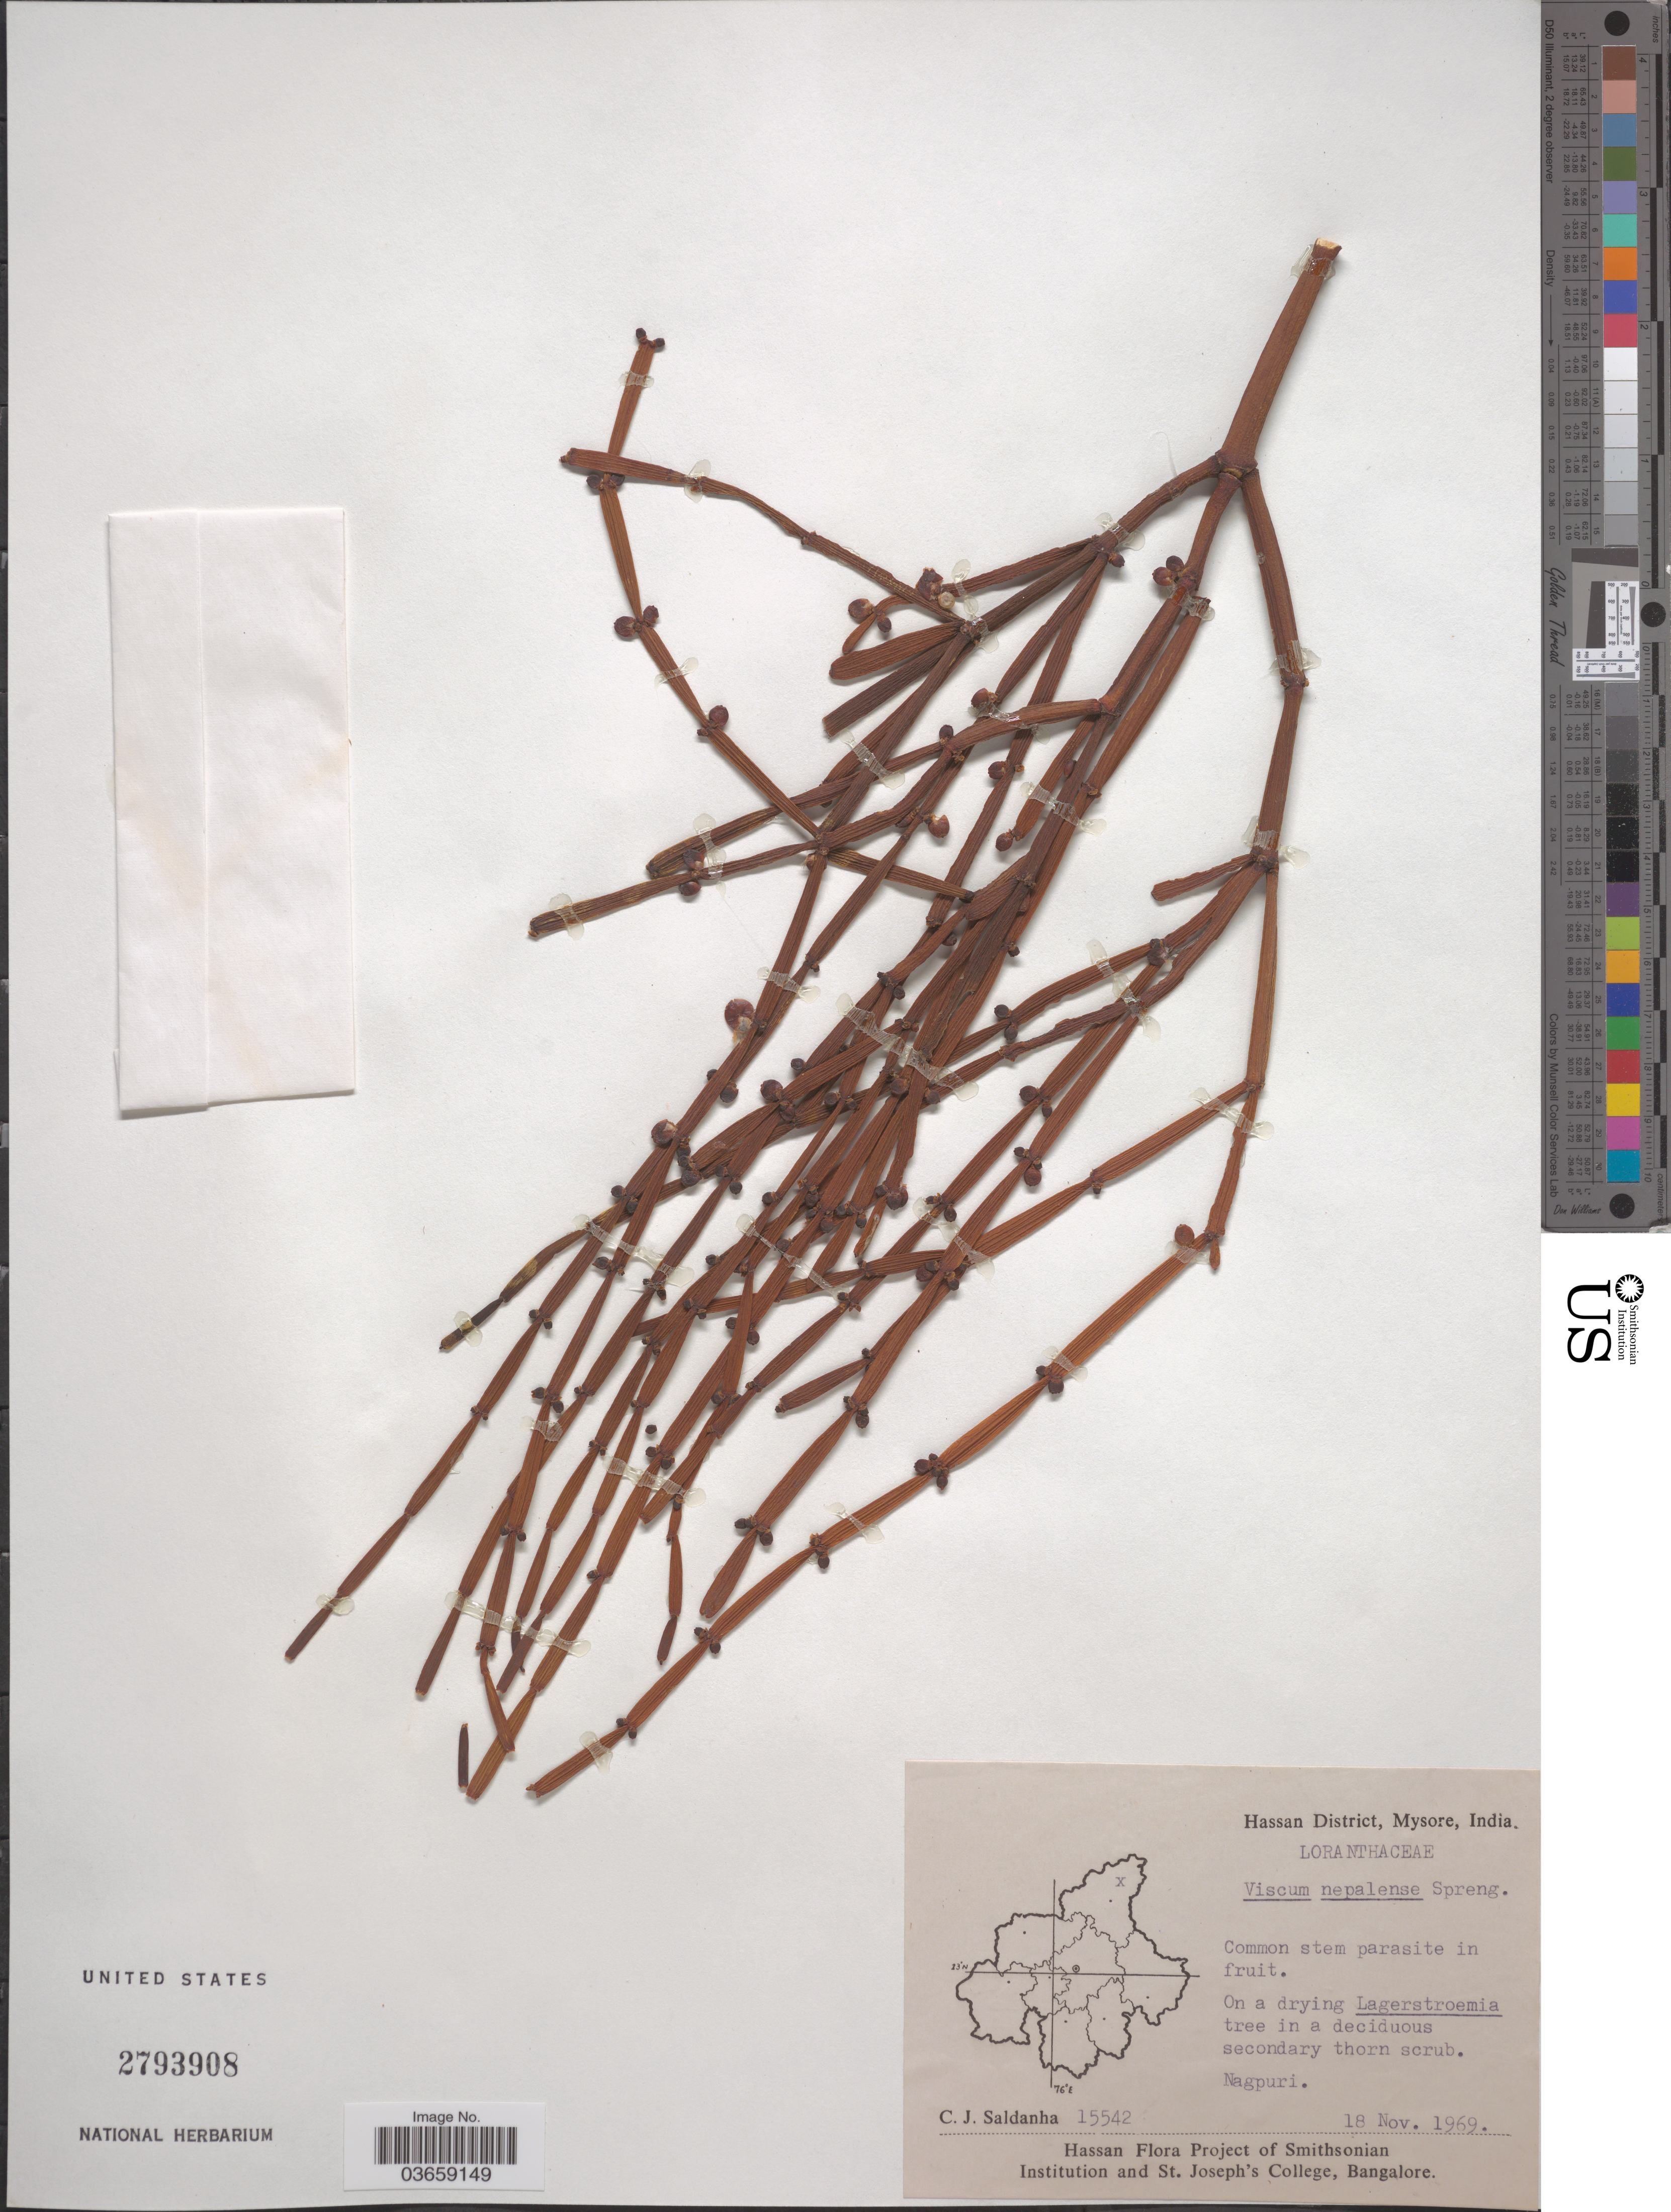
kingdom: Plantae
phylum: Tracheophyta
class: Magnoliopsida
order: Santalales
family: Viscaceae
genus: Viscum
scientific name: Viscum nepalense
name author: Spreng.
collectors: C. J. Saldanha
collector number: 15542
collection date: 1969-11-18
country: India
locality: Hassan District, Mysore. Nagpuri.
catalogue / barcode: US 2793908